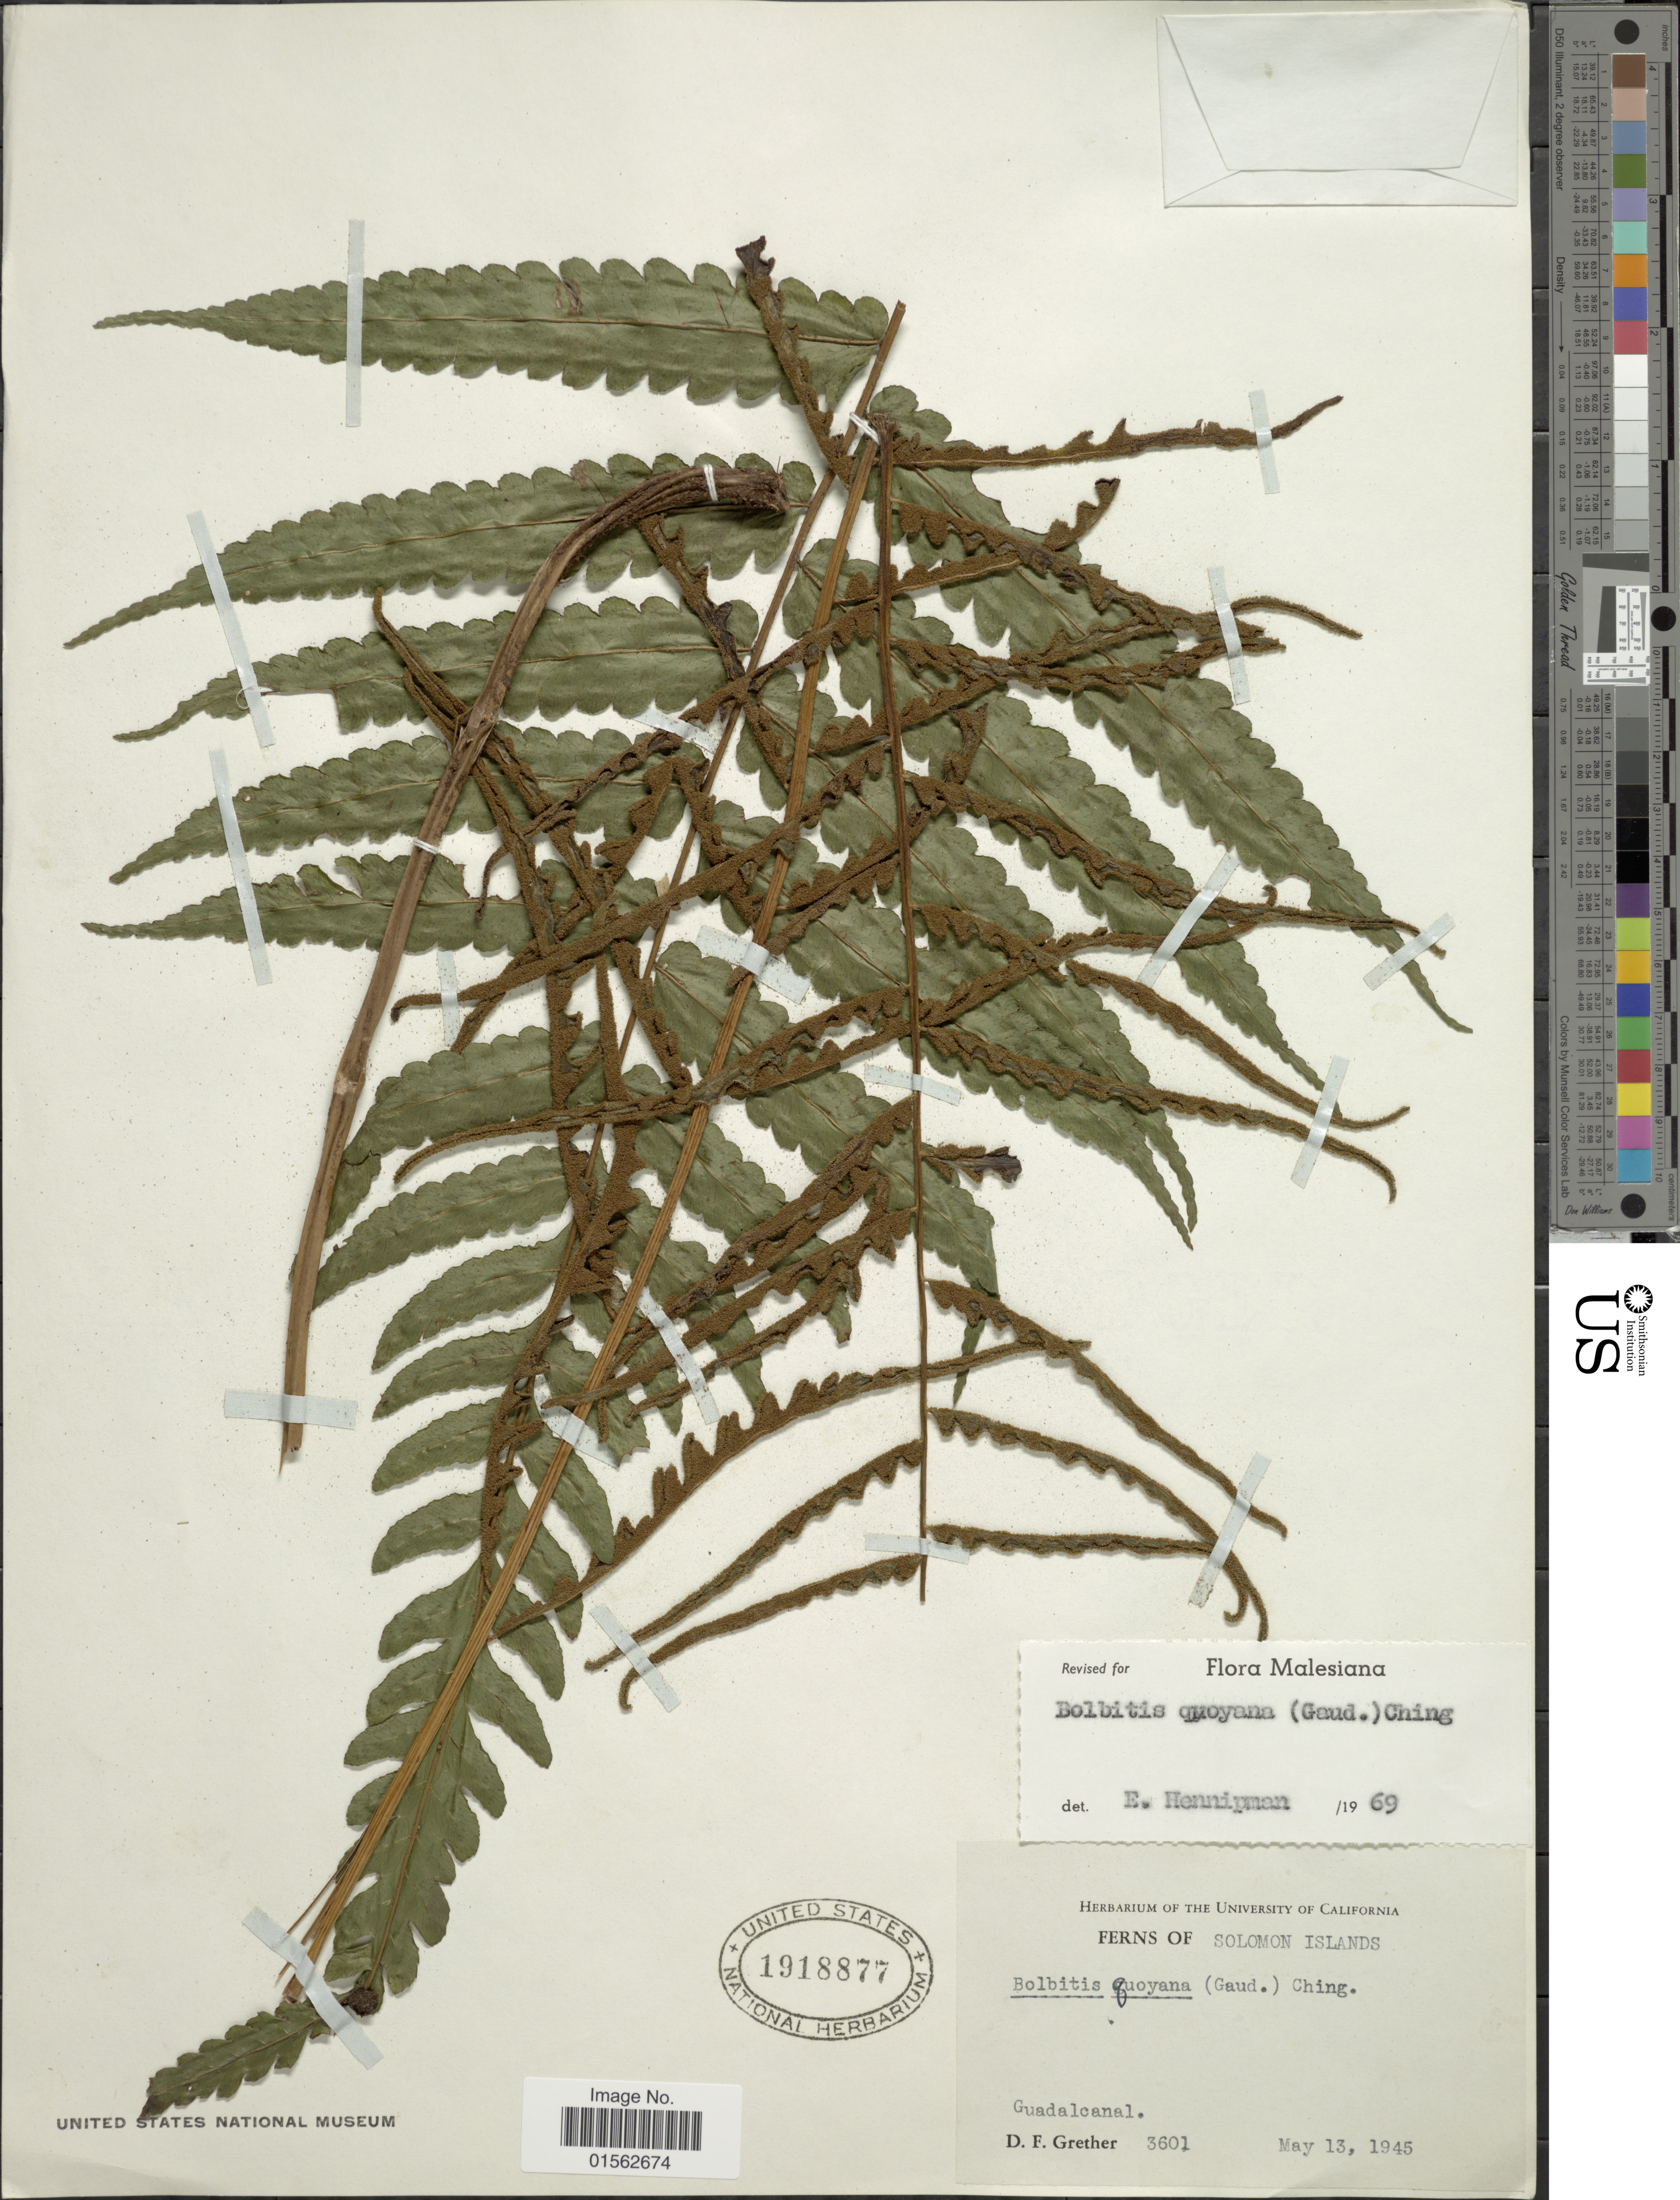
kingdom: Plantae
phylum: Tracheophyta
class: Polypodiopsida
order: Polypodiales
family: Dryopteridaceae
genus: Bolbitis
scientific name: Bolbitis quoyana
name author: (Gaudich.) Ching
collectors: D. F. Grether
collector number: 3601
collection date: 1945-05-13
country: Solomon Islands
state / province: Solomon Islands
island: Guadalcanal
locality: Guadalcanal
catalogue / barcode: US 1918877